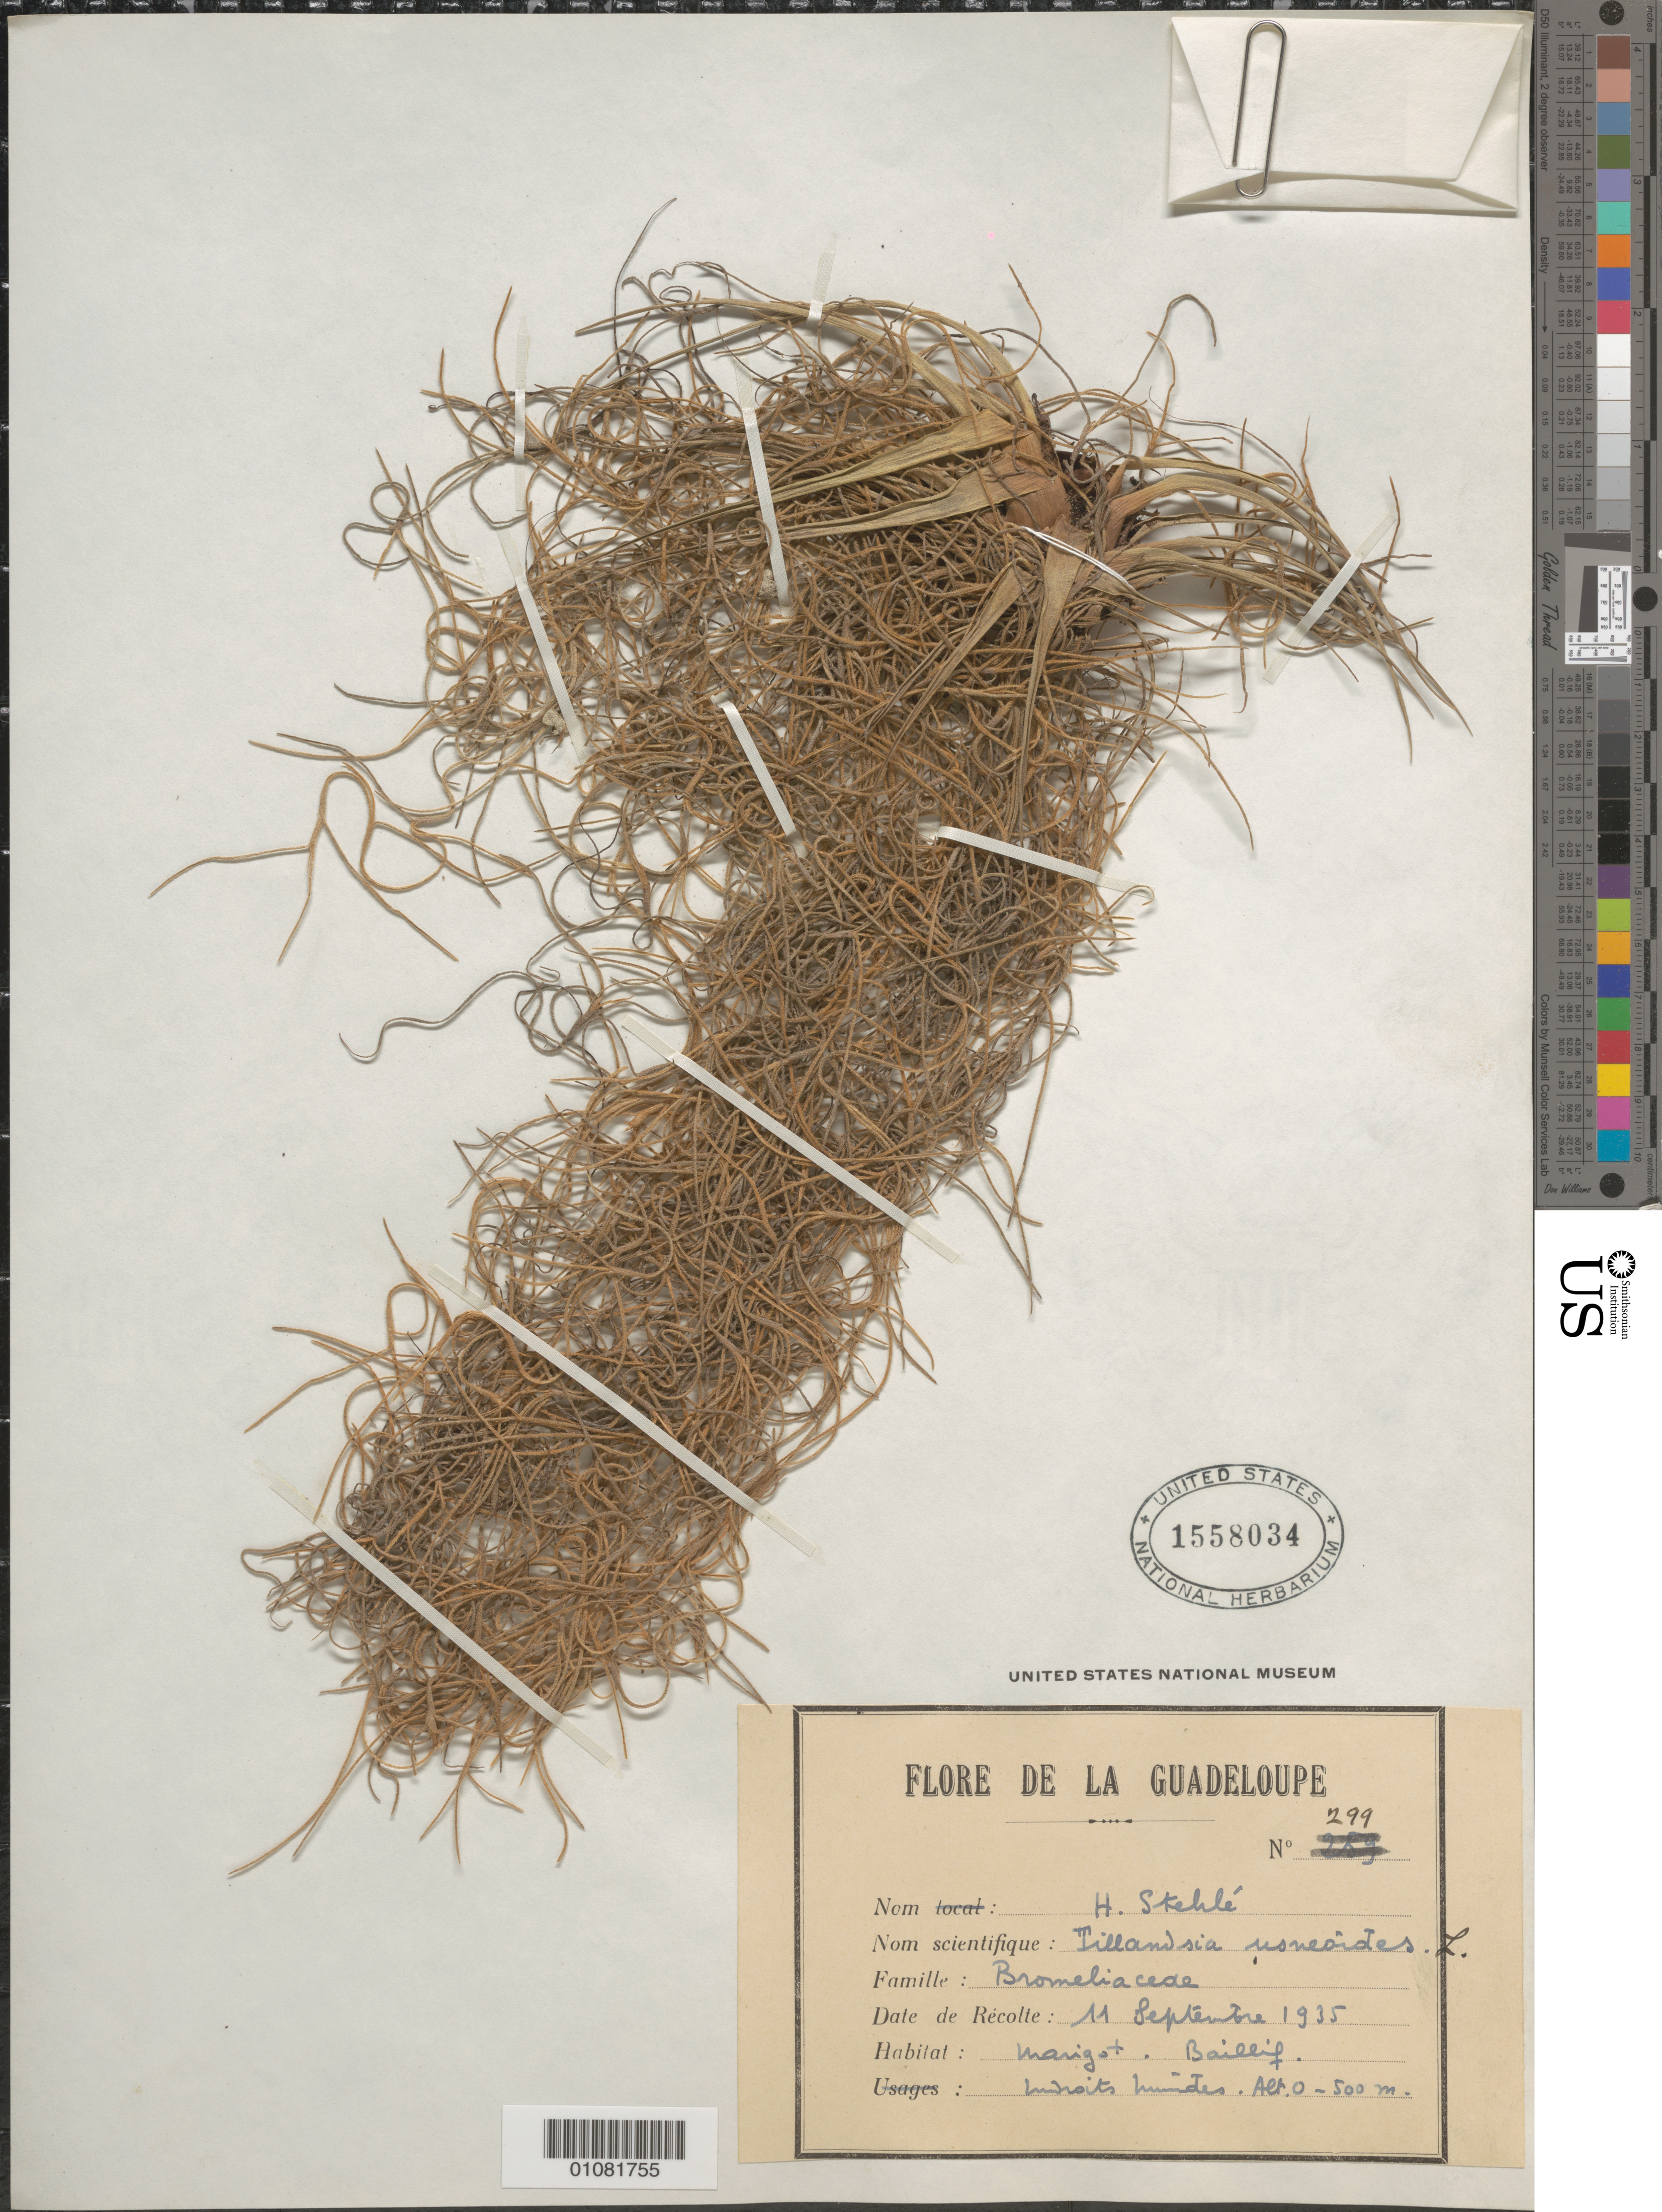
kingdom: Plantae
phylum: Tracheophyta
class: Liliopsida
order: Poales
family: Bromeliaceae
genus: Tillandsia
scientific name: Tillandsia usneoides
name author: (L.) L.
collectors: H. Stehlé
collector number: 299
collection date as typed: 11 Sep 1935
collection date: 1935-09-11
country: Guadeloupe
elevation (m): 0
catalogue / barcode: US 1558034